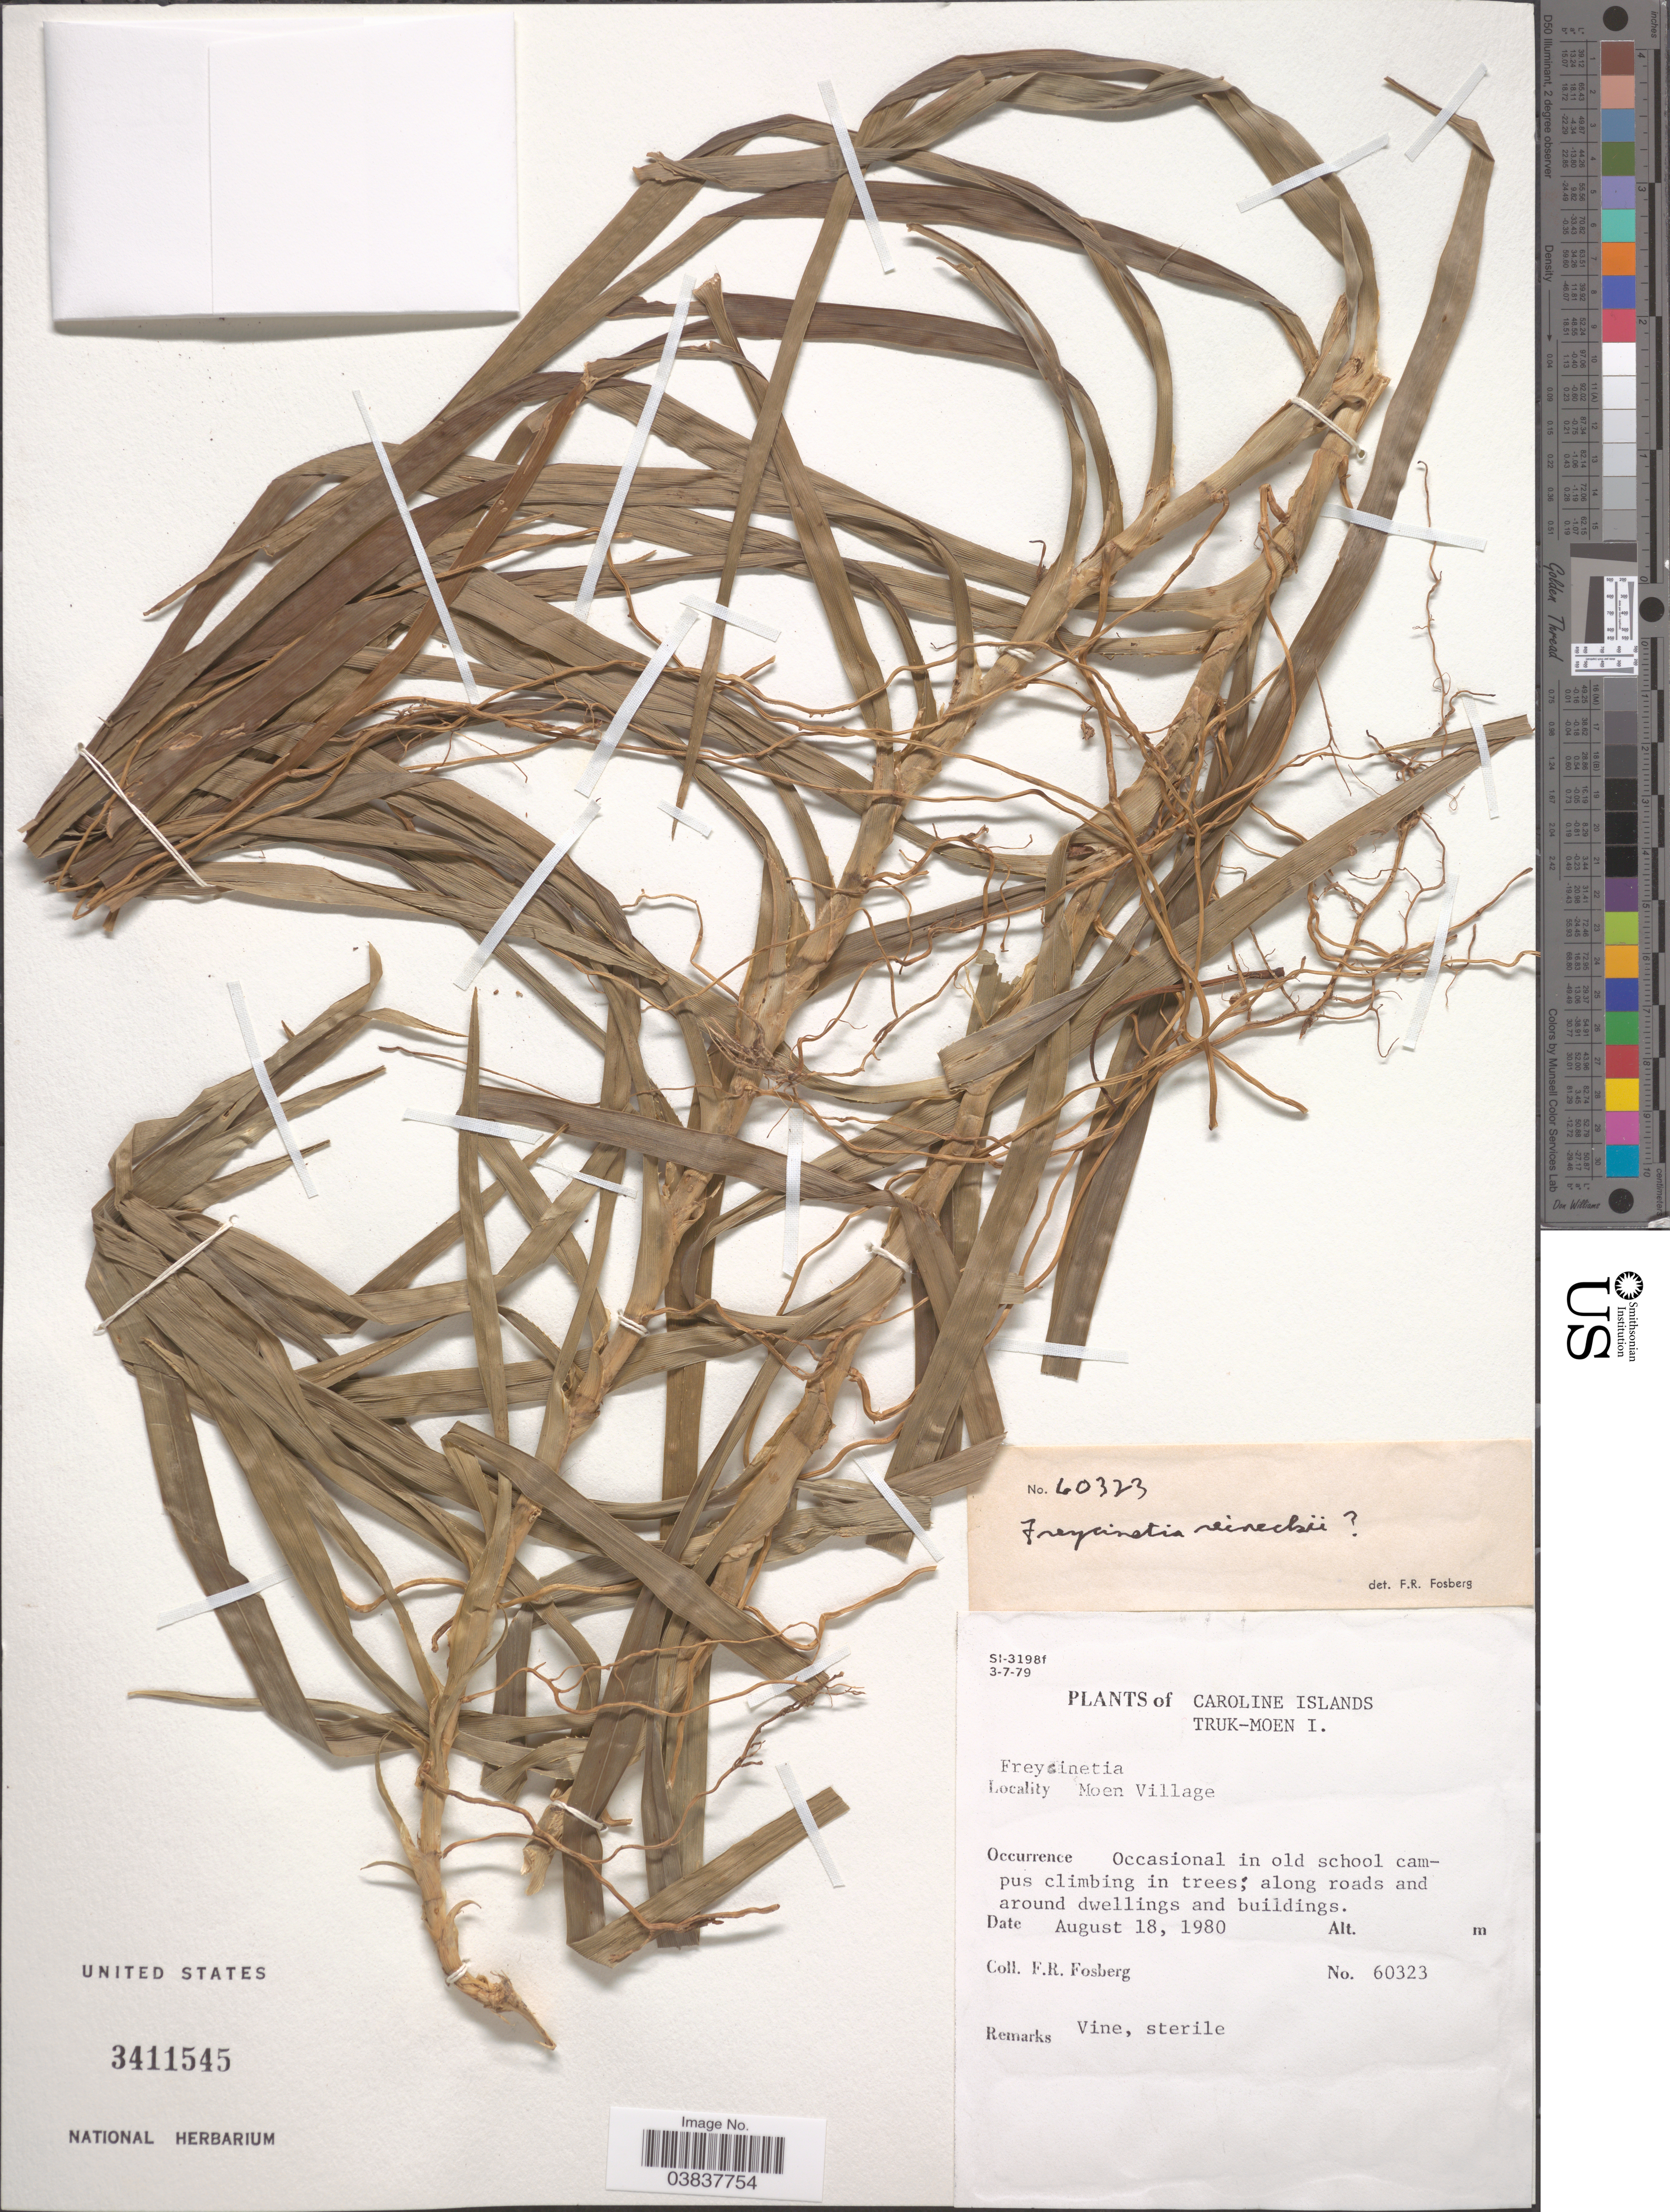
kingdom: Plantae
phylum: Tracheophyta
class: Liliopsida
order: Pandanales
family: Pandanaceae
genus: Freycinetia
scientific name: Freycinetia reineckei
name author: Warb. ex Reinecke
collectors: F. R. Fosberg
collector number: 60323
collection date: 1980-08-18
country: Kiribati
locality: Caroline Islands. Truk-Moen I. Moent Village.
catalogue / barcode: US 3411545